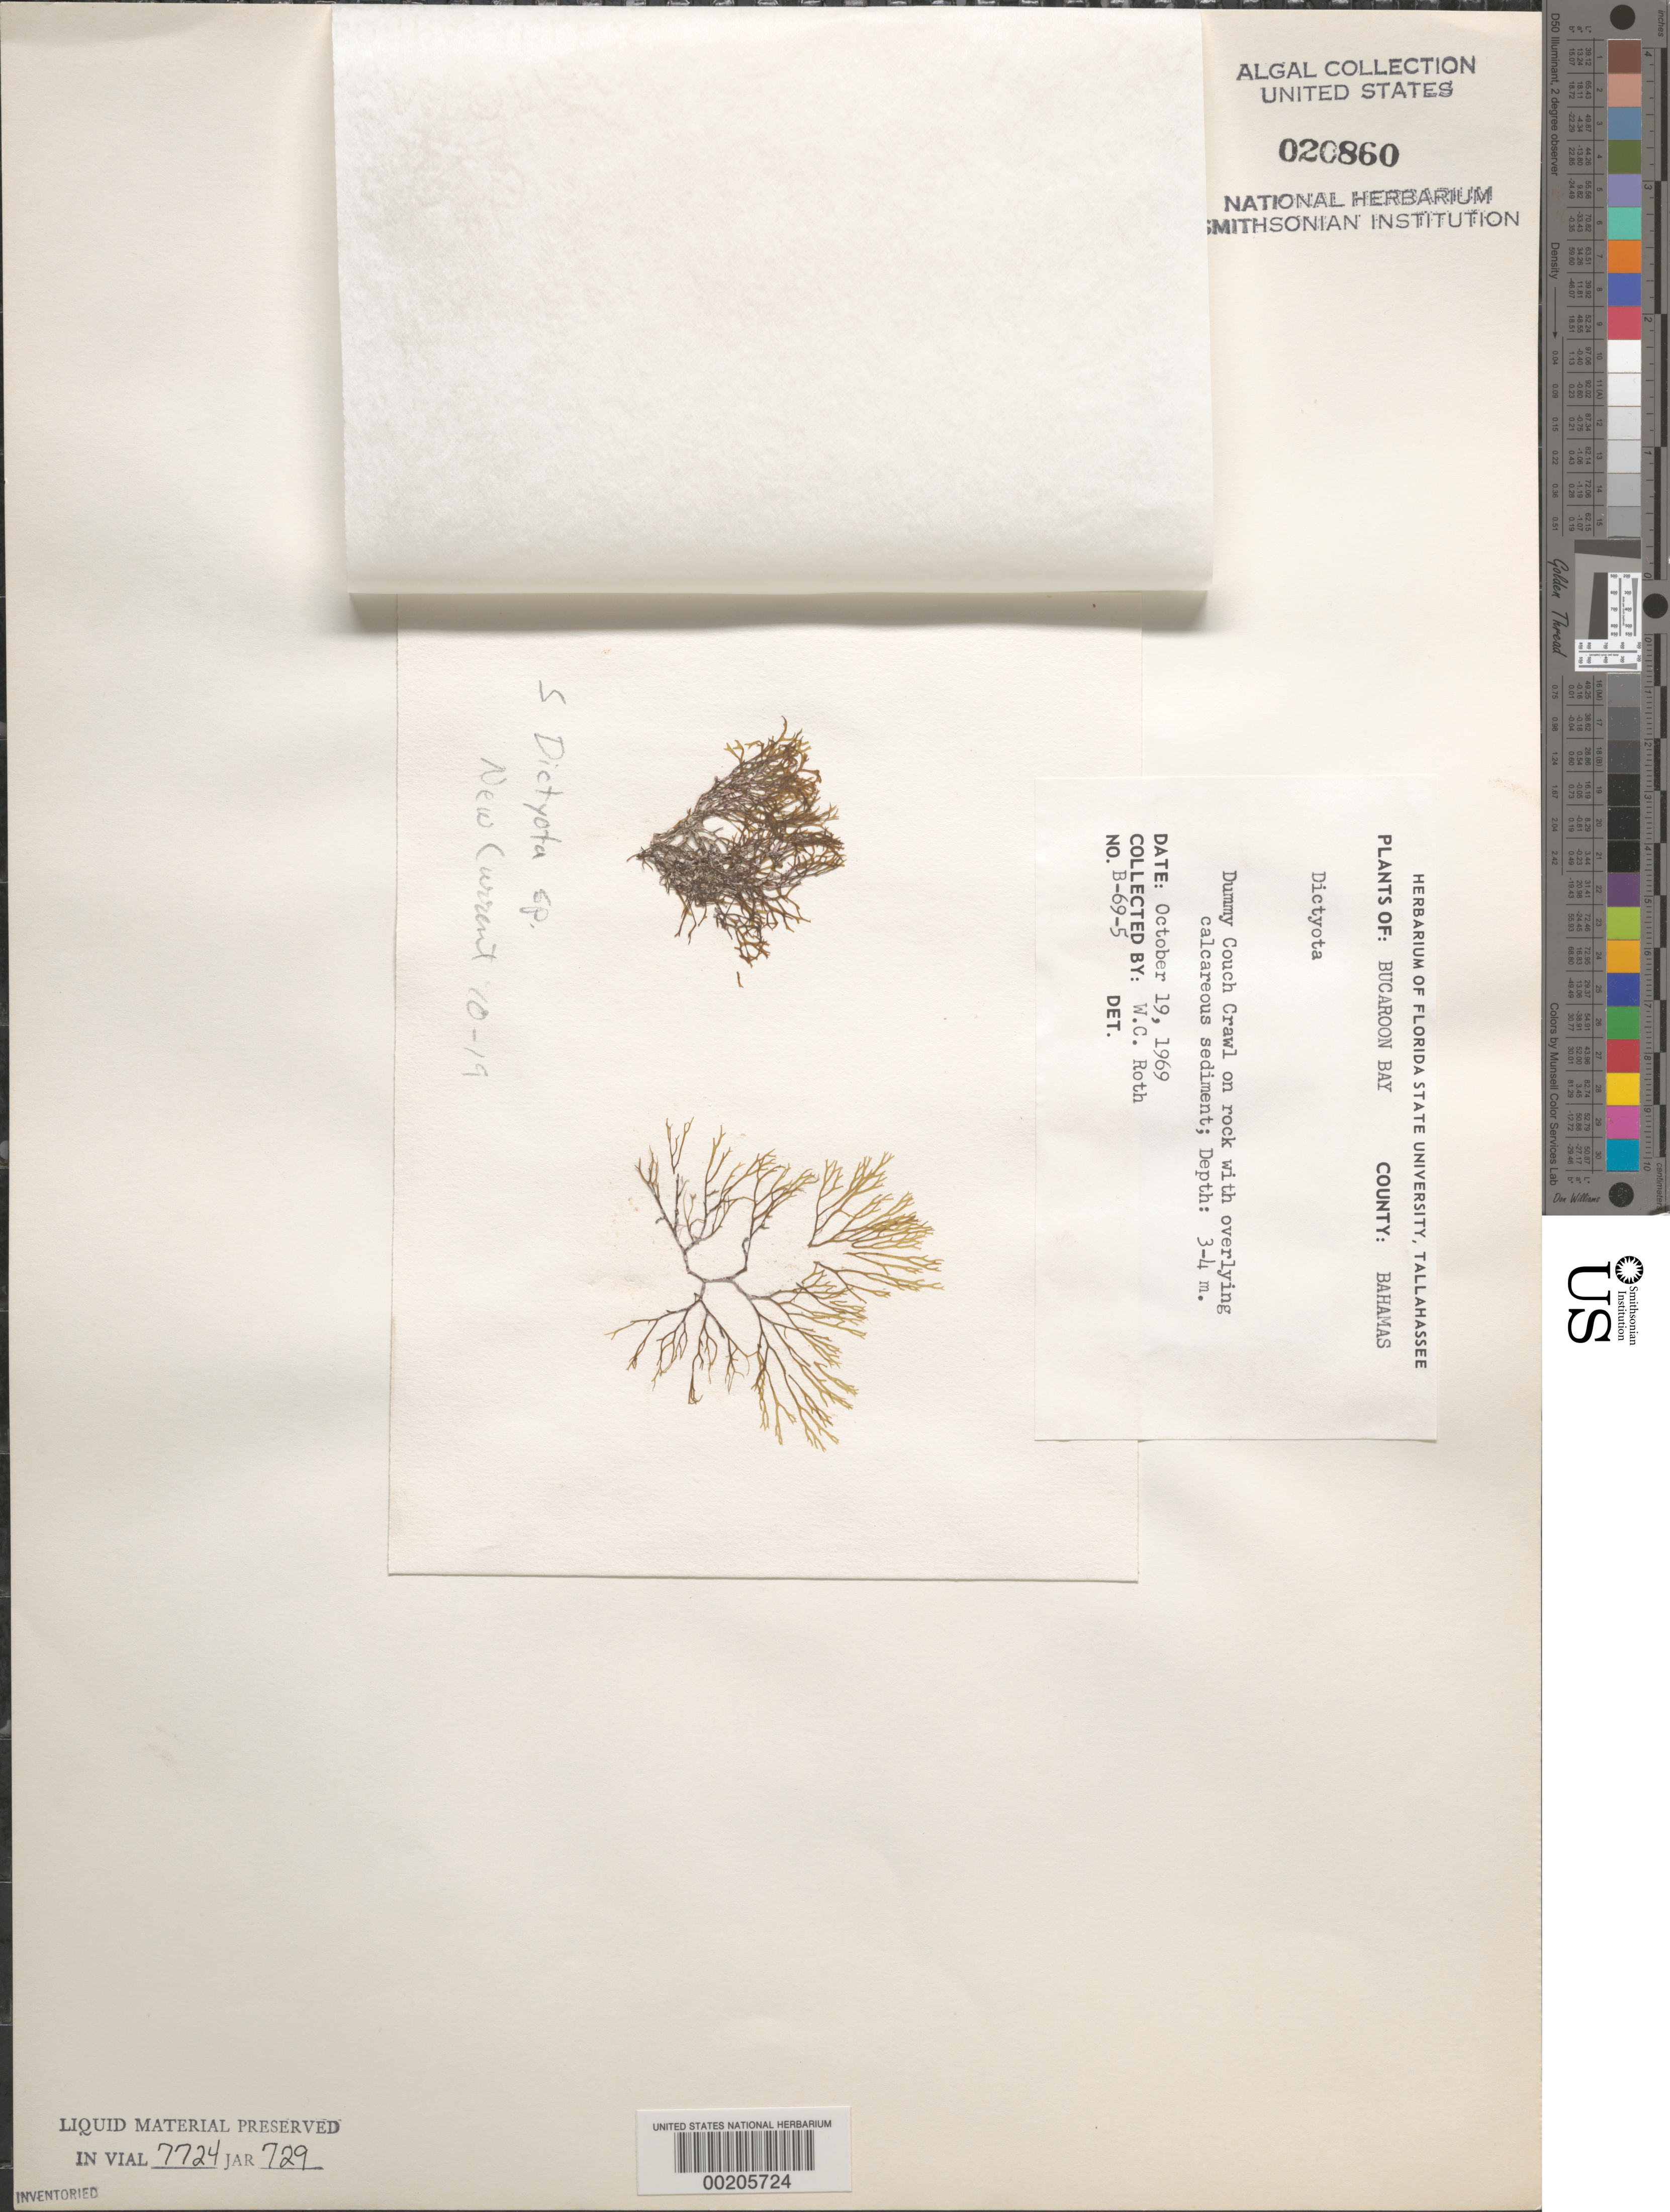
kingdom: Chromista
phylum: Ochrophyta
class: Phaeophyceae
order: Dictyotales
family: Dictyotaceae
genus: Dictyota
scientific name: Dictyota sp.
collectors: W. C. Roth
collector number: B-69-5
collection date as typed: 19 Oct 1969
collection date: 1969-10-19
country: Bahamas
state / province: Abaco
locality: Dummy Couch Crawl, Buckaroon Bay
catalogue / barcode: US 20860